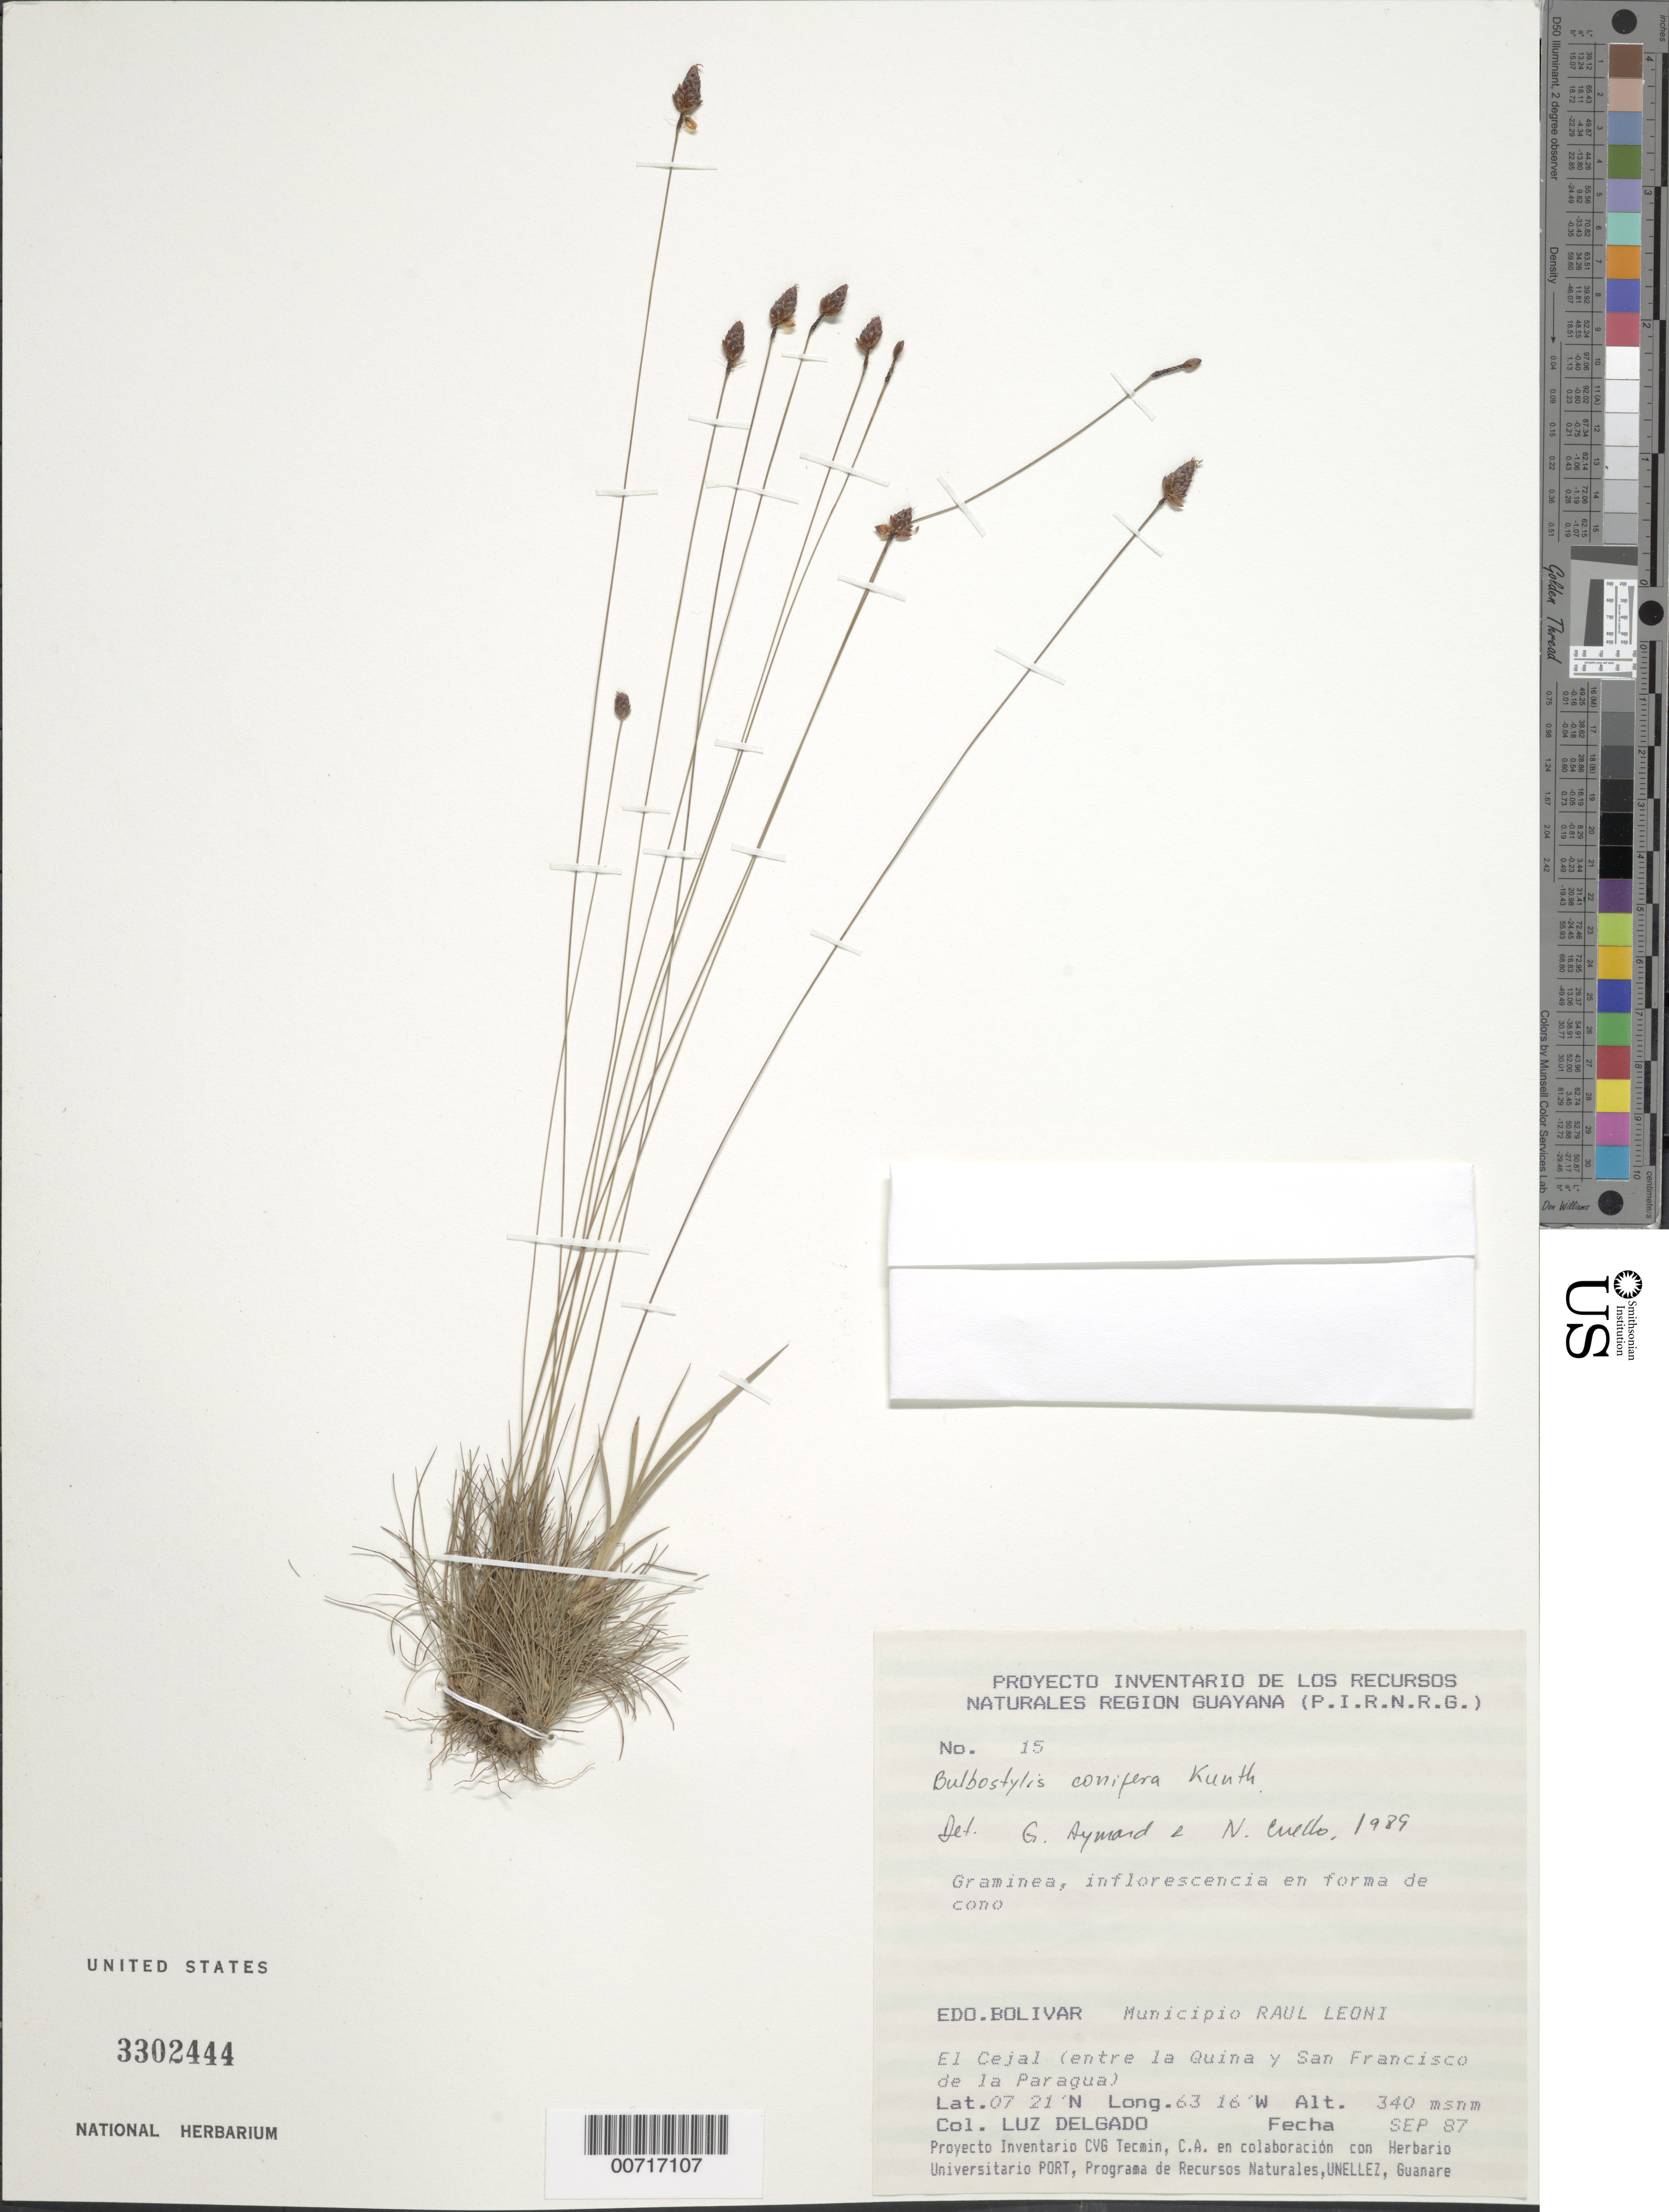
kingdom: Plantae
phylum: Tracheophyta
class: Liliopsida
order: Poales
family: Cyperaceae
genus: Bulbostylis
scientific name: Bulbostylis conifera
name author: (Kunth) C.B. Clarke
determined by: Aymard C., G. A.; Cuello, Nidia L.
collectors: L. Delgado V.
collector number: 15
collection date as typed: Sep-87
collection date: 1987-09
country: Venezuela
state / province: Bolívar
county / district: Angostura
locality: Mun. Raúl Leoni [=Angostura], El Cejal, entre la Quina & San Francisco de la Paragua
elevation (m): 340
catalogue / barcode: US 3302444